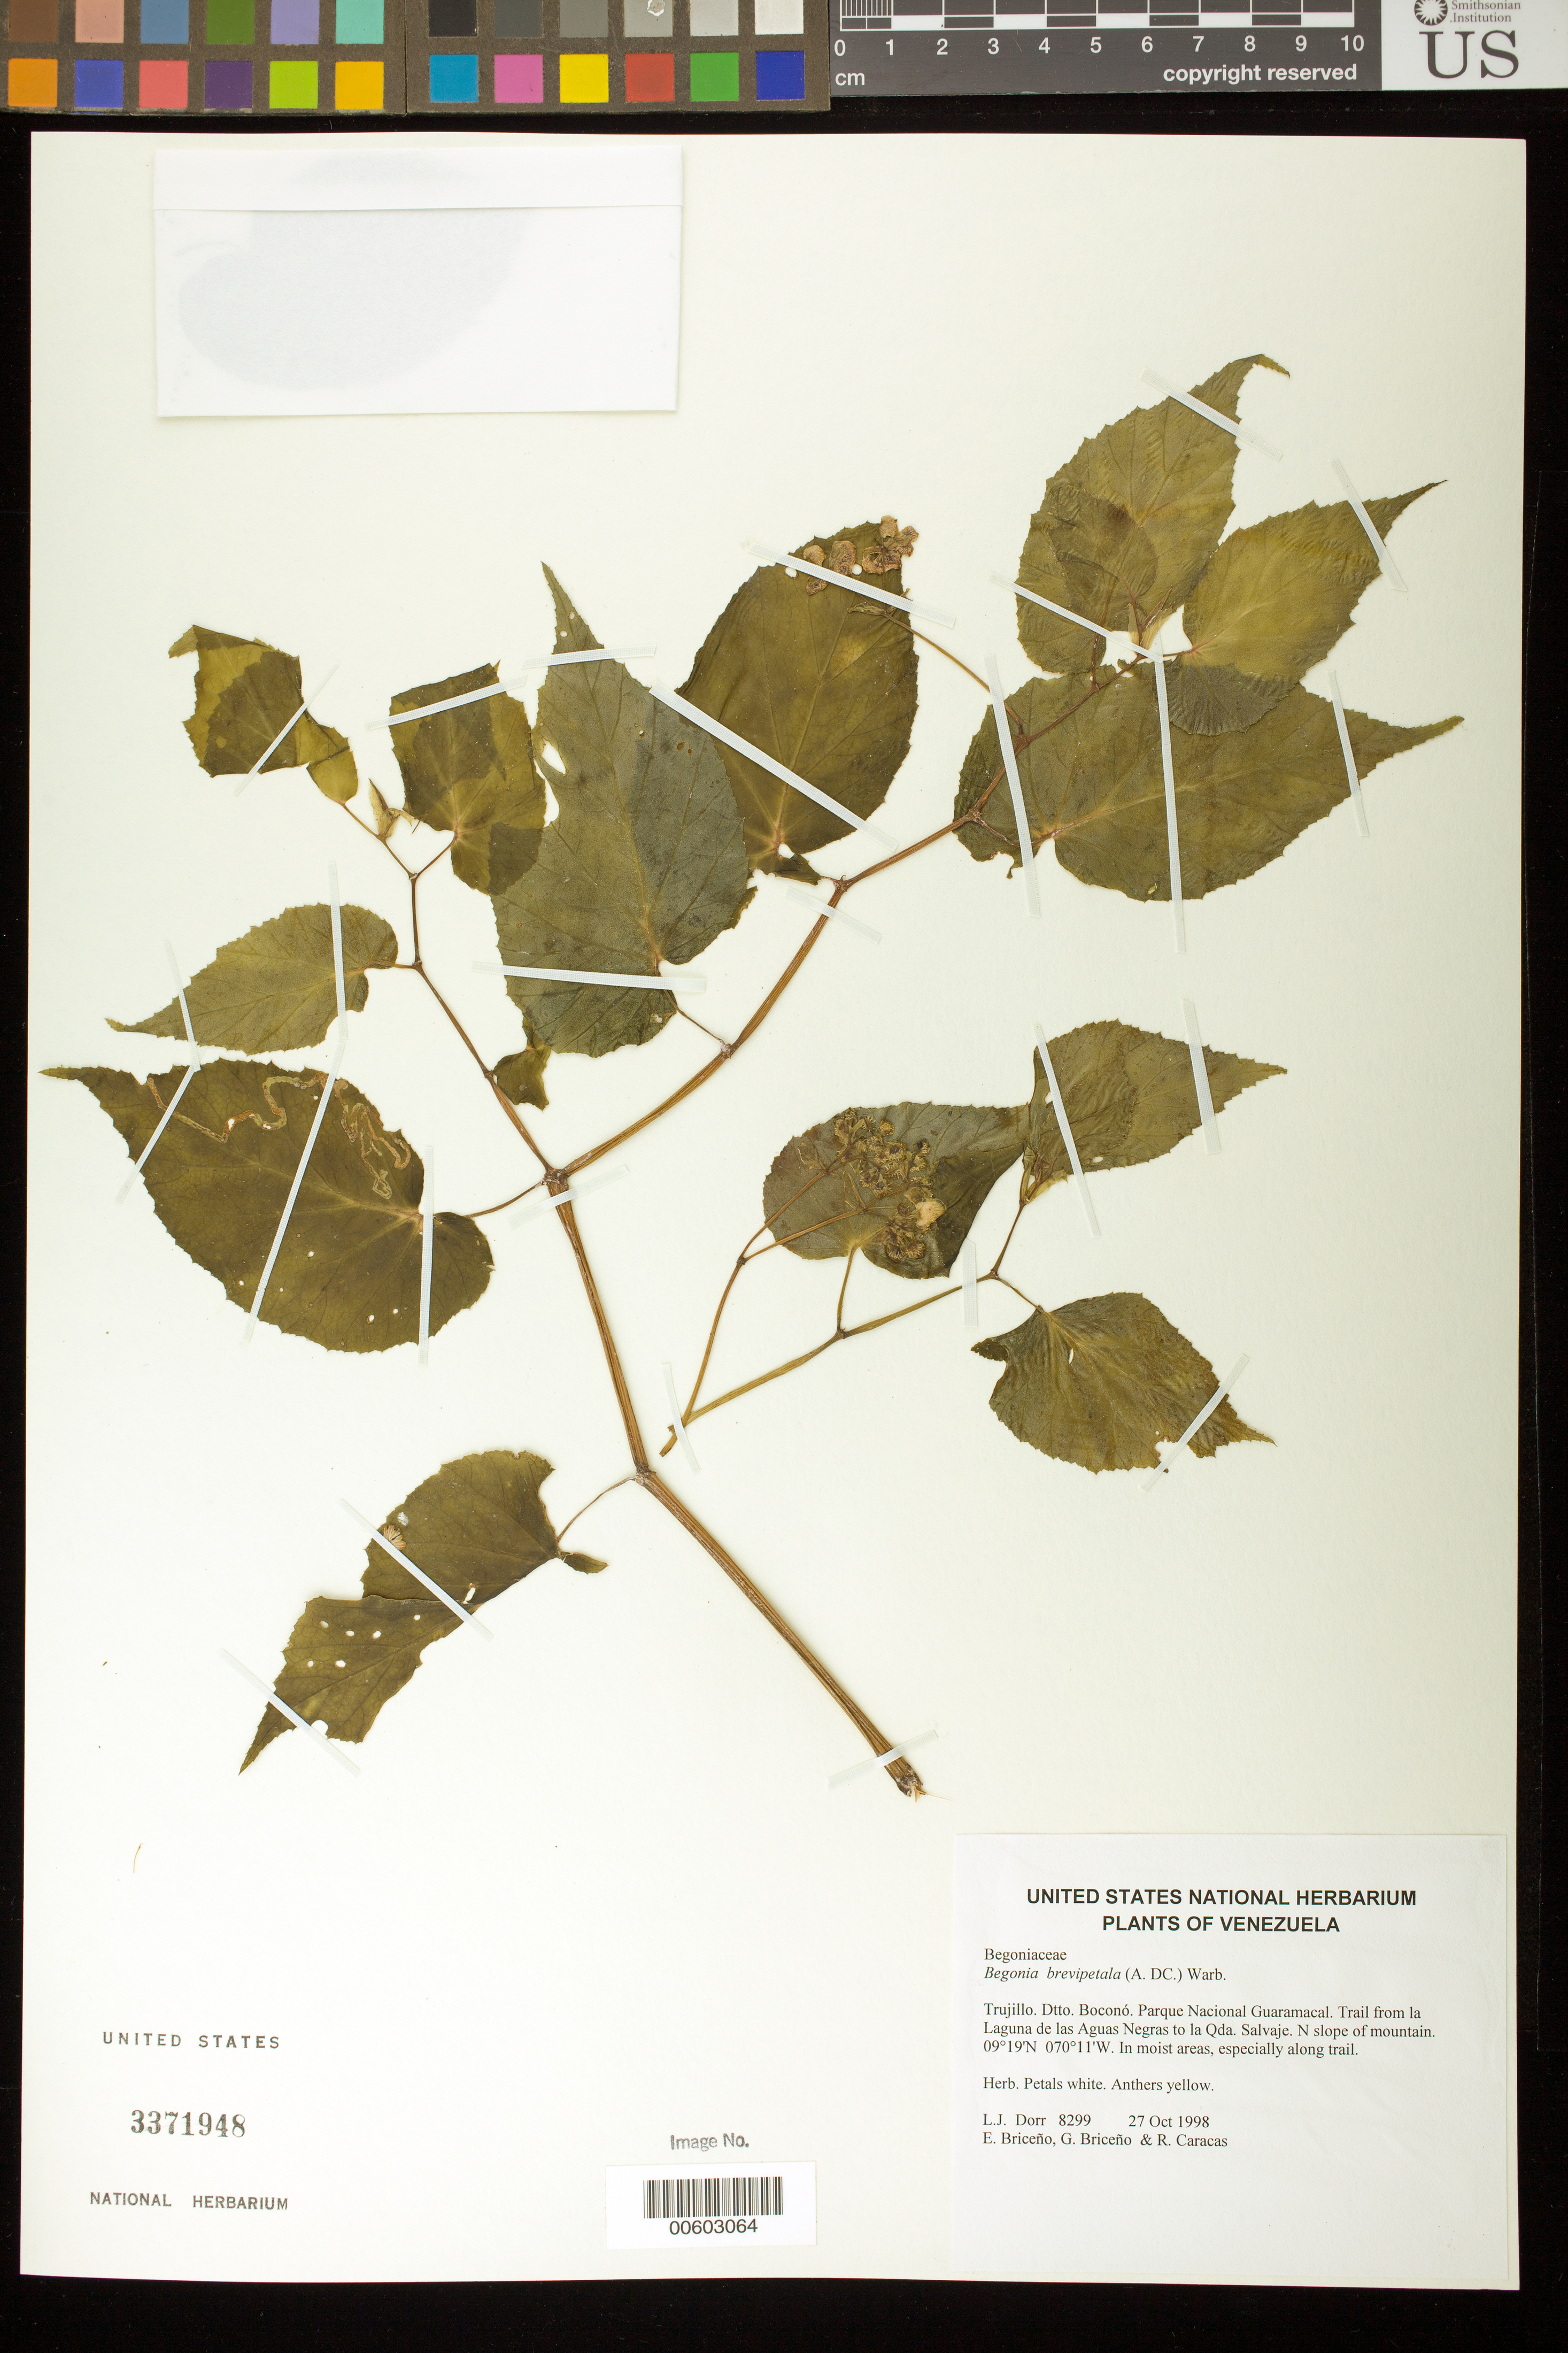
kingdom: Plantae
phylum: Tracheophyta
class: Magnoliopsida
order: Cucurbitales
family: Begoniaceae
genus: Begonia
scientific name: Begonia brevipetala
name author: (A. DC.) Warb.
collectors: L. J. Dorr, E. Briceño, G. Briceño & R. Caracas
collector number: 8299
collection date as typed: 27 Oct 1998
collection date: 1998-10-27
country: Venezuela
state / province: Trujillo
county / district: Boconó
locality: Parque Nacional Guaramacal. Trail from la Laguna de las Aguas Negras to la Qda. Salvaje. N slope of mountain.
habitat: In moist areas, especially along trail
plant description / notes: PORT, US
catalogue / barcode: US 3371948